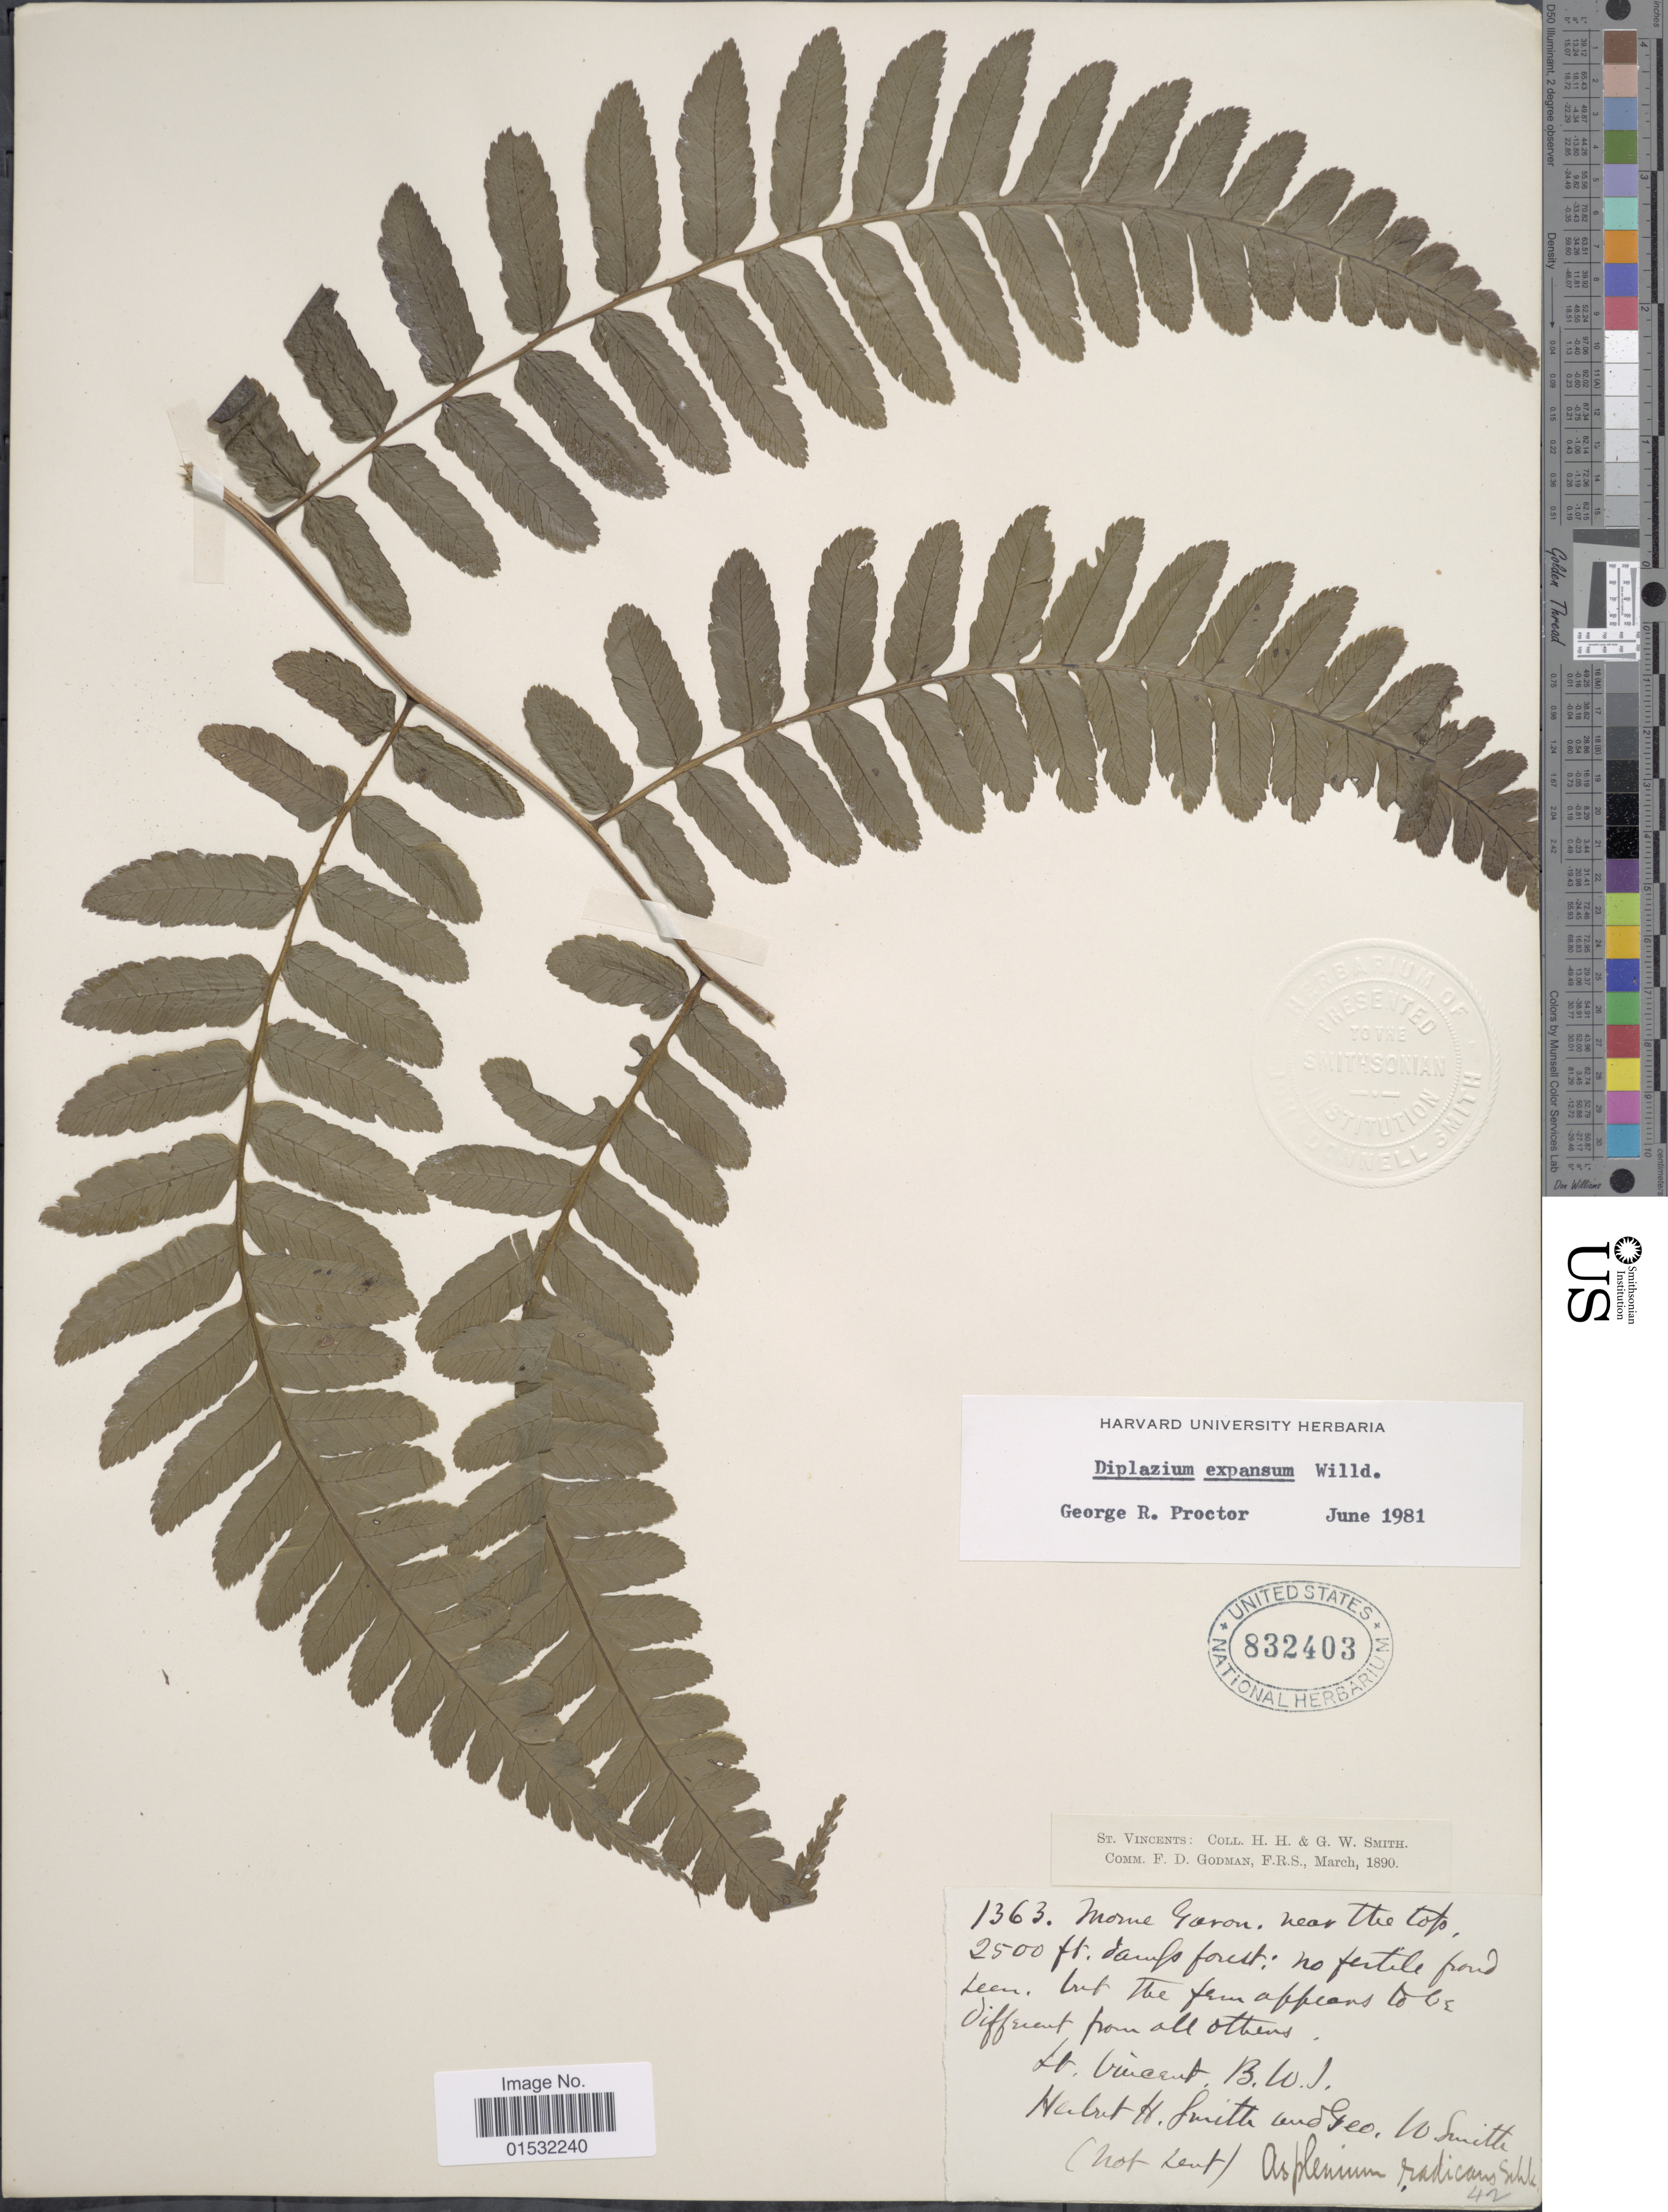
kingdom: Plantae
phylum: Tracheophyta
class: Polypodiopsida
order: Polypodiales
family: Athyriaceae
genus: Diplazium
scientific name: Diplazium expansum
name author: Willd.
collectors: Herbert H. Smith & G. Smith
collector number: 1363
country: St. Vincent - Grenadines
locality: St. Vincent, B. W. I. Morne Garon, near the top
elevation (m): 762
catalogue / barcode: US 832403